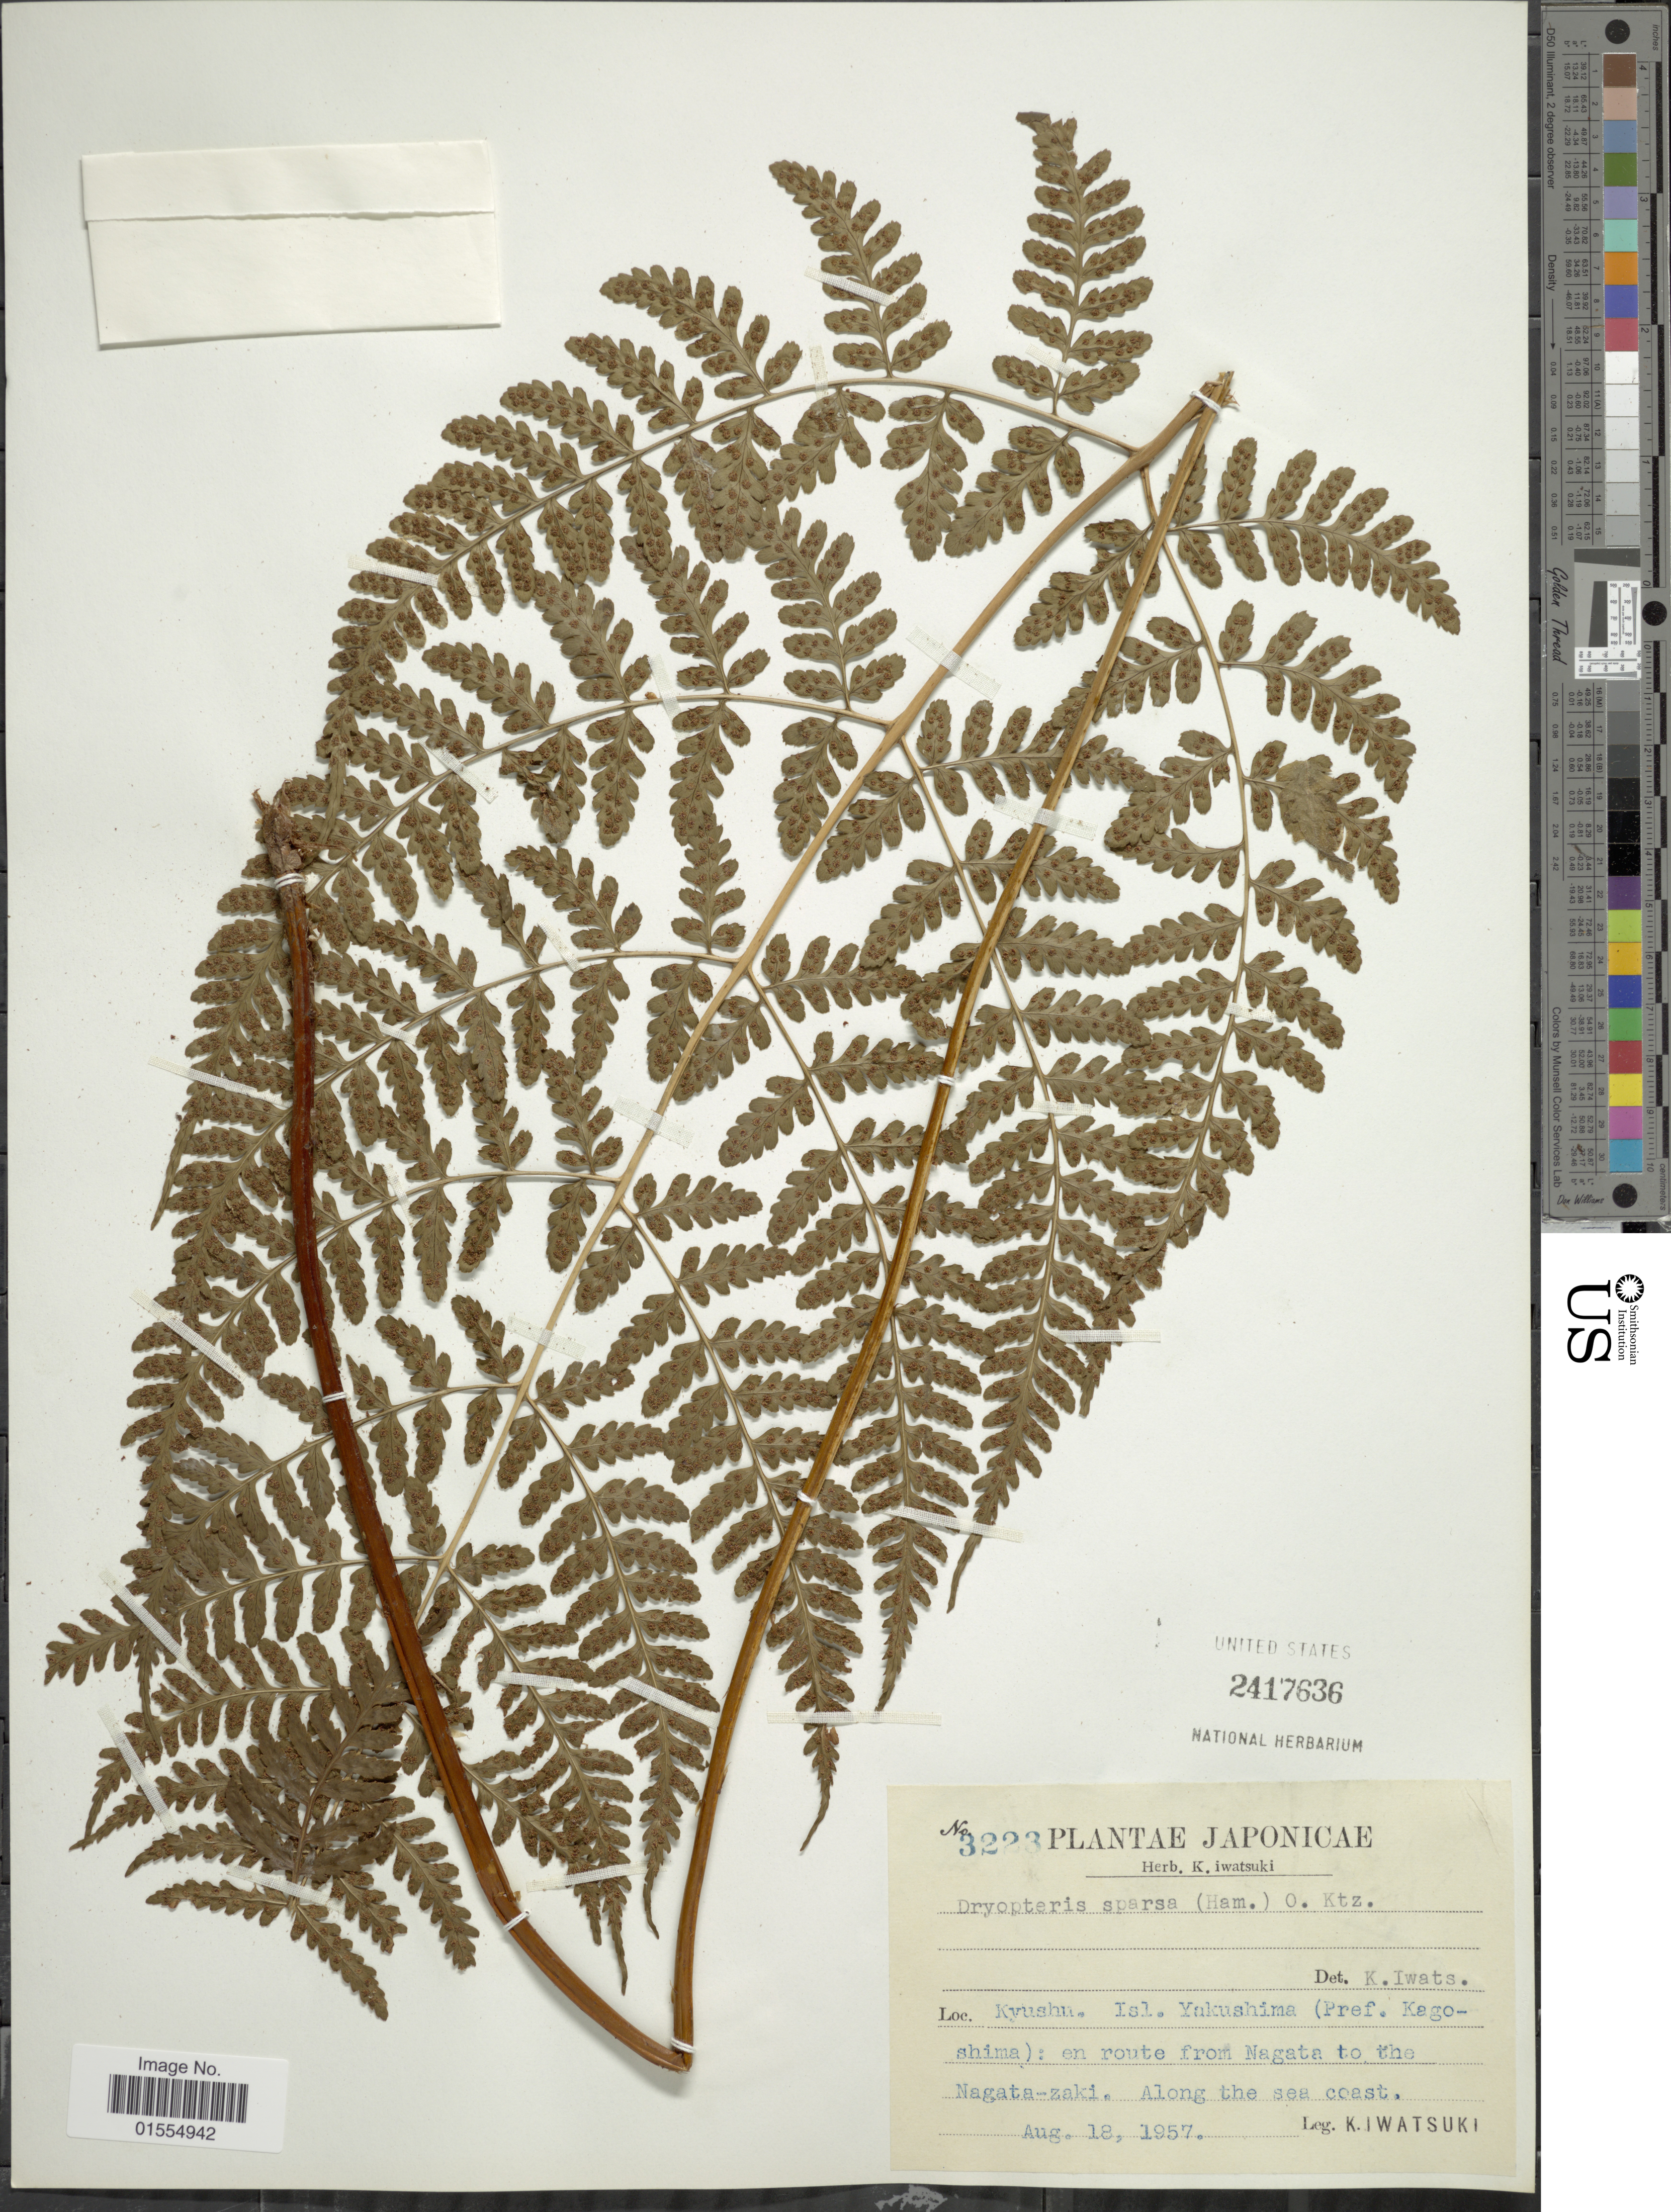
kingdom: Plantae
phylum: Tracheophyta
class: Polypodiopsida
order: Polypodiales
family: Dryopteridaceae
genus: Dryopteris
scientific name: Dryopteris sparsa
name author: (D. Don) Kuntze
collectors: K. Iwatsuki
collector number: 3223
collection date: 1957-08-13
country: Japan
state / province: Kagosima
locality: Japonicae, Kyushu, Isl. Yakushima (Pref. Kagoshima): en route from Nagata to the Nagata-zaki, along the sea coast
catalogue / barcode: US 2417636